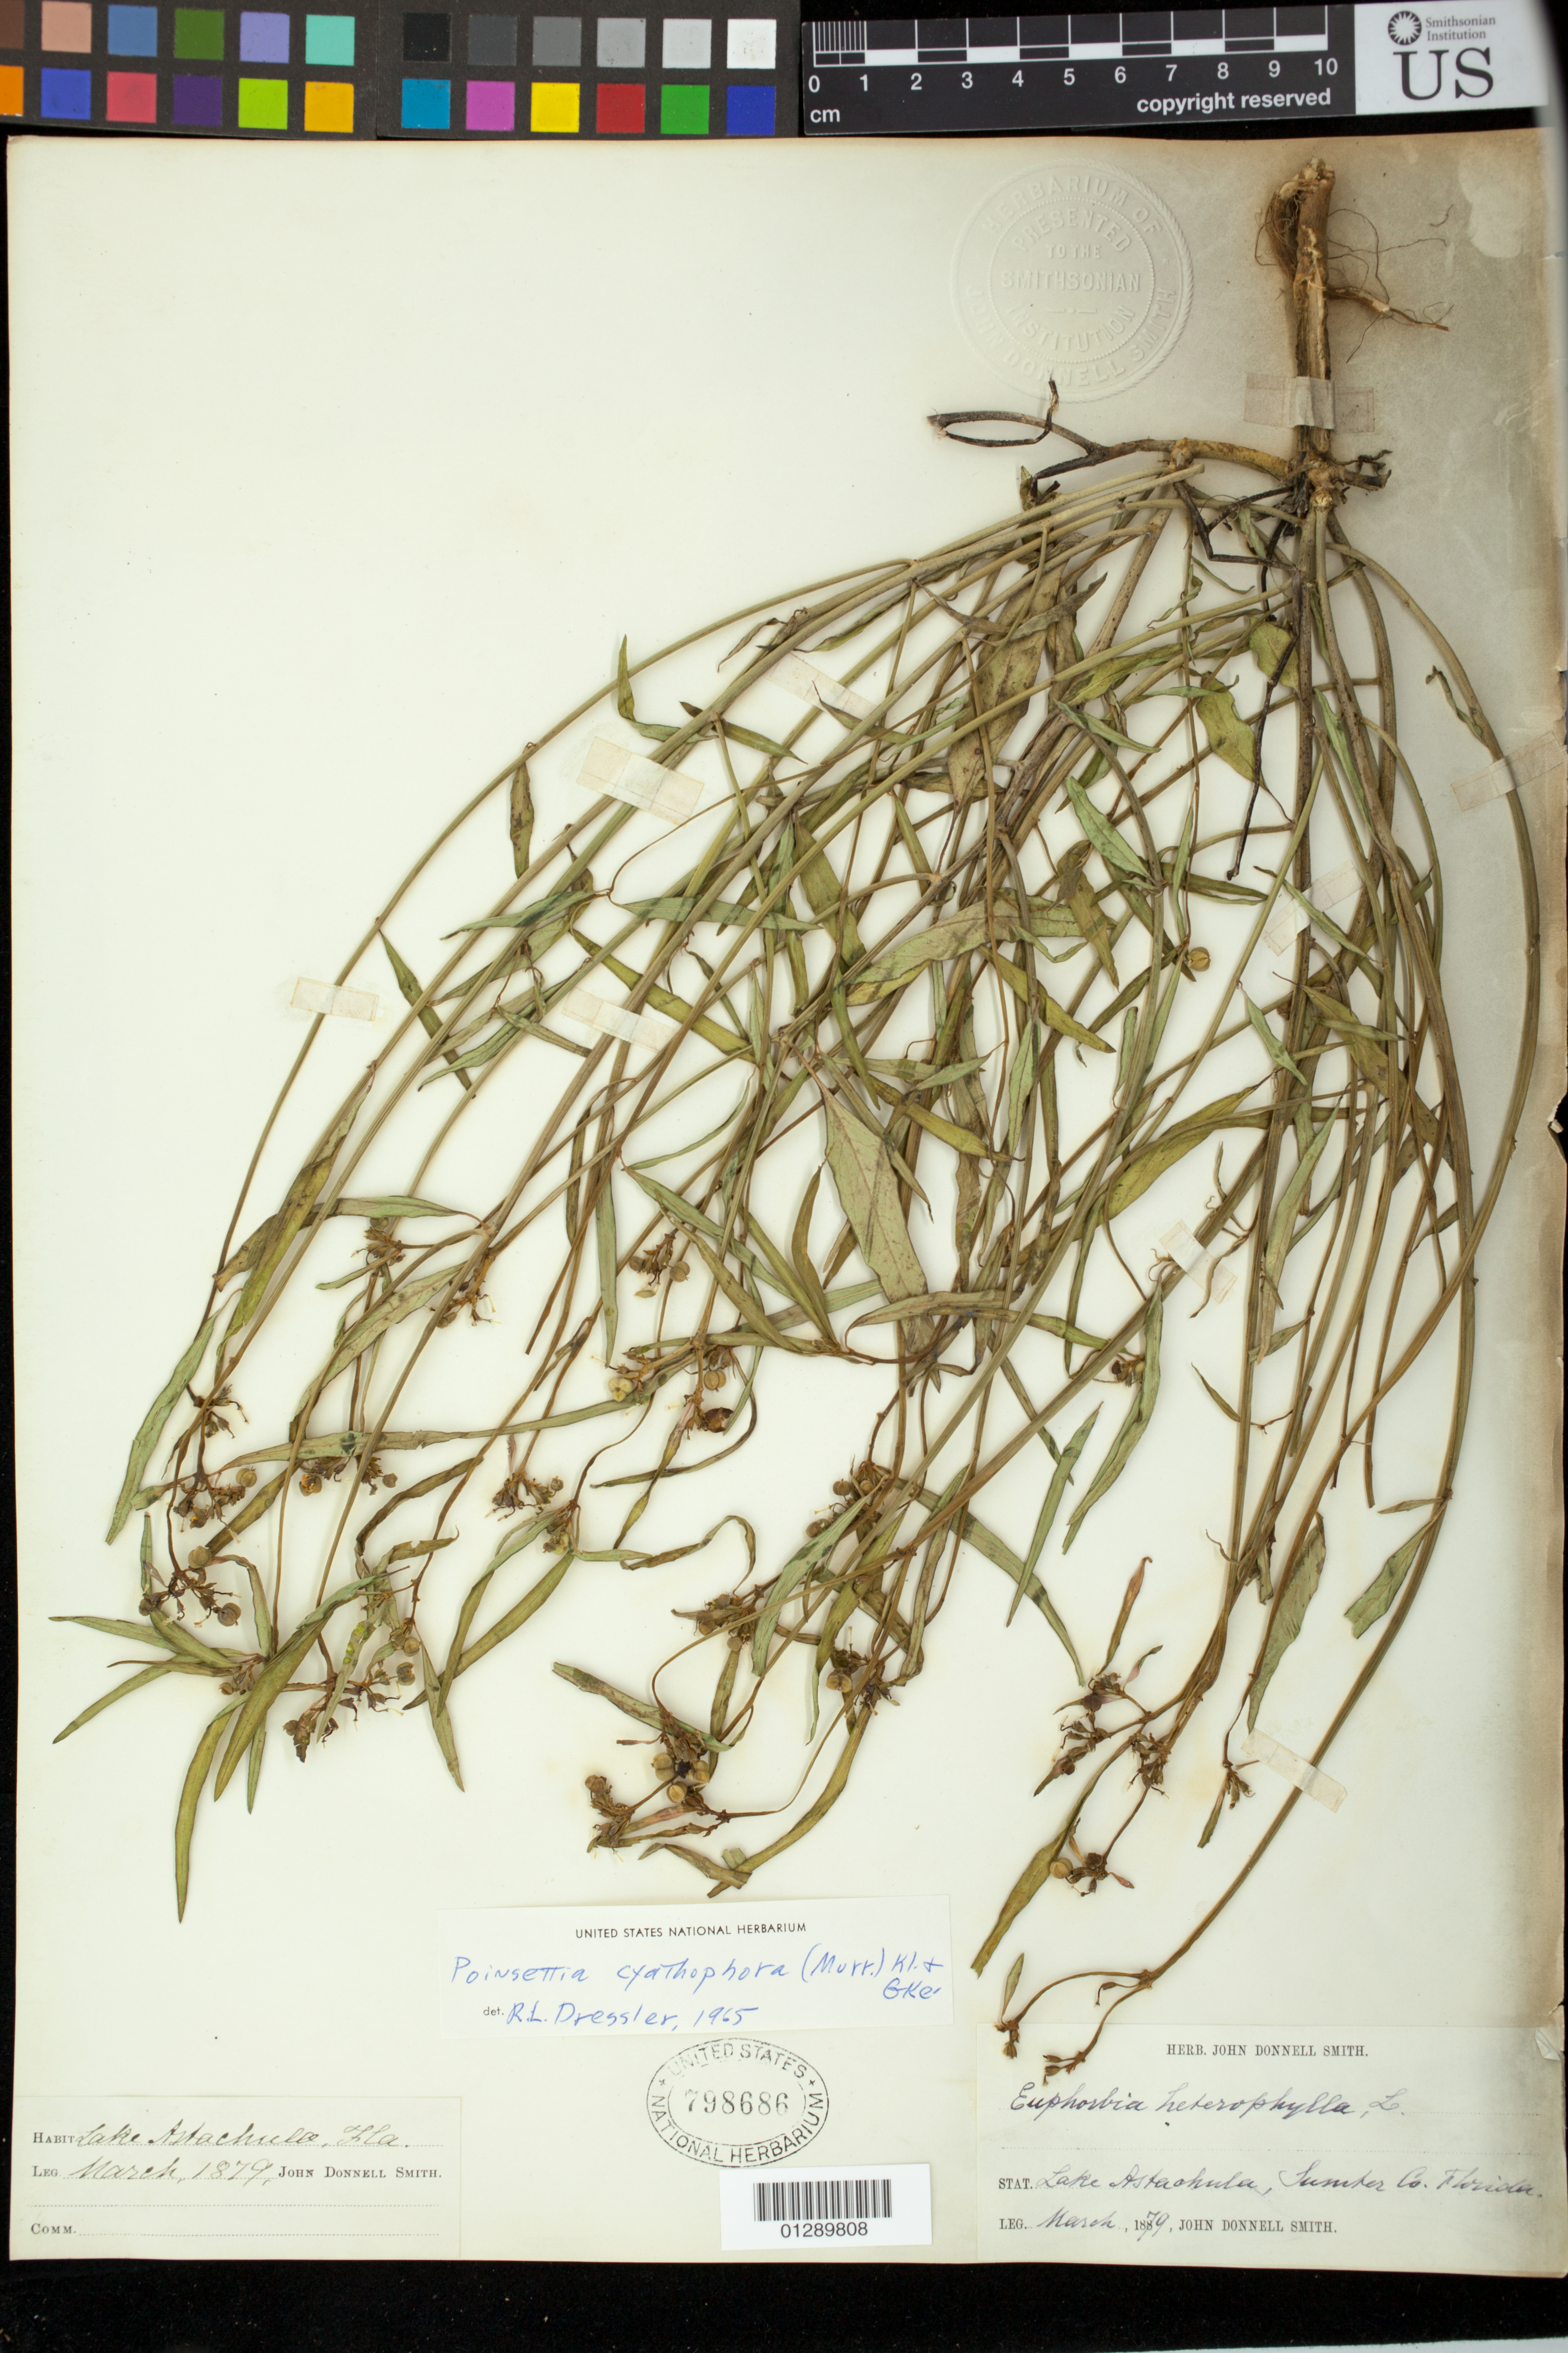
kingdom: Plantae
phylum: Tracheophyta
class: Magnoliopsida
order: Malpighiales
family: Euphorbiaceae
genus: Euphorbia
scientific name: Euphorbia heterophylla var. cyathophora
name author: (Murr.) Griseb.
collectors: J. Donnell Smith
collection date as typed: Mar 1879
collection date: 1879-03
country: United States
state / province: Florida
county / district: Sumter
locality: Lake Astachula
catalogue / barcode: US 798686